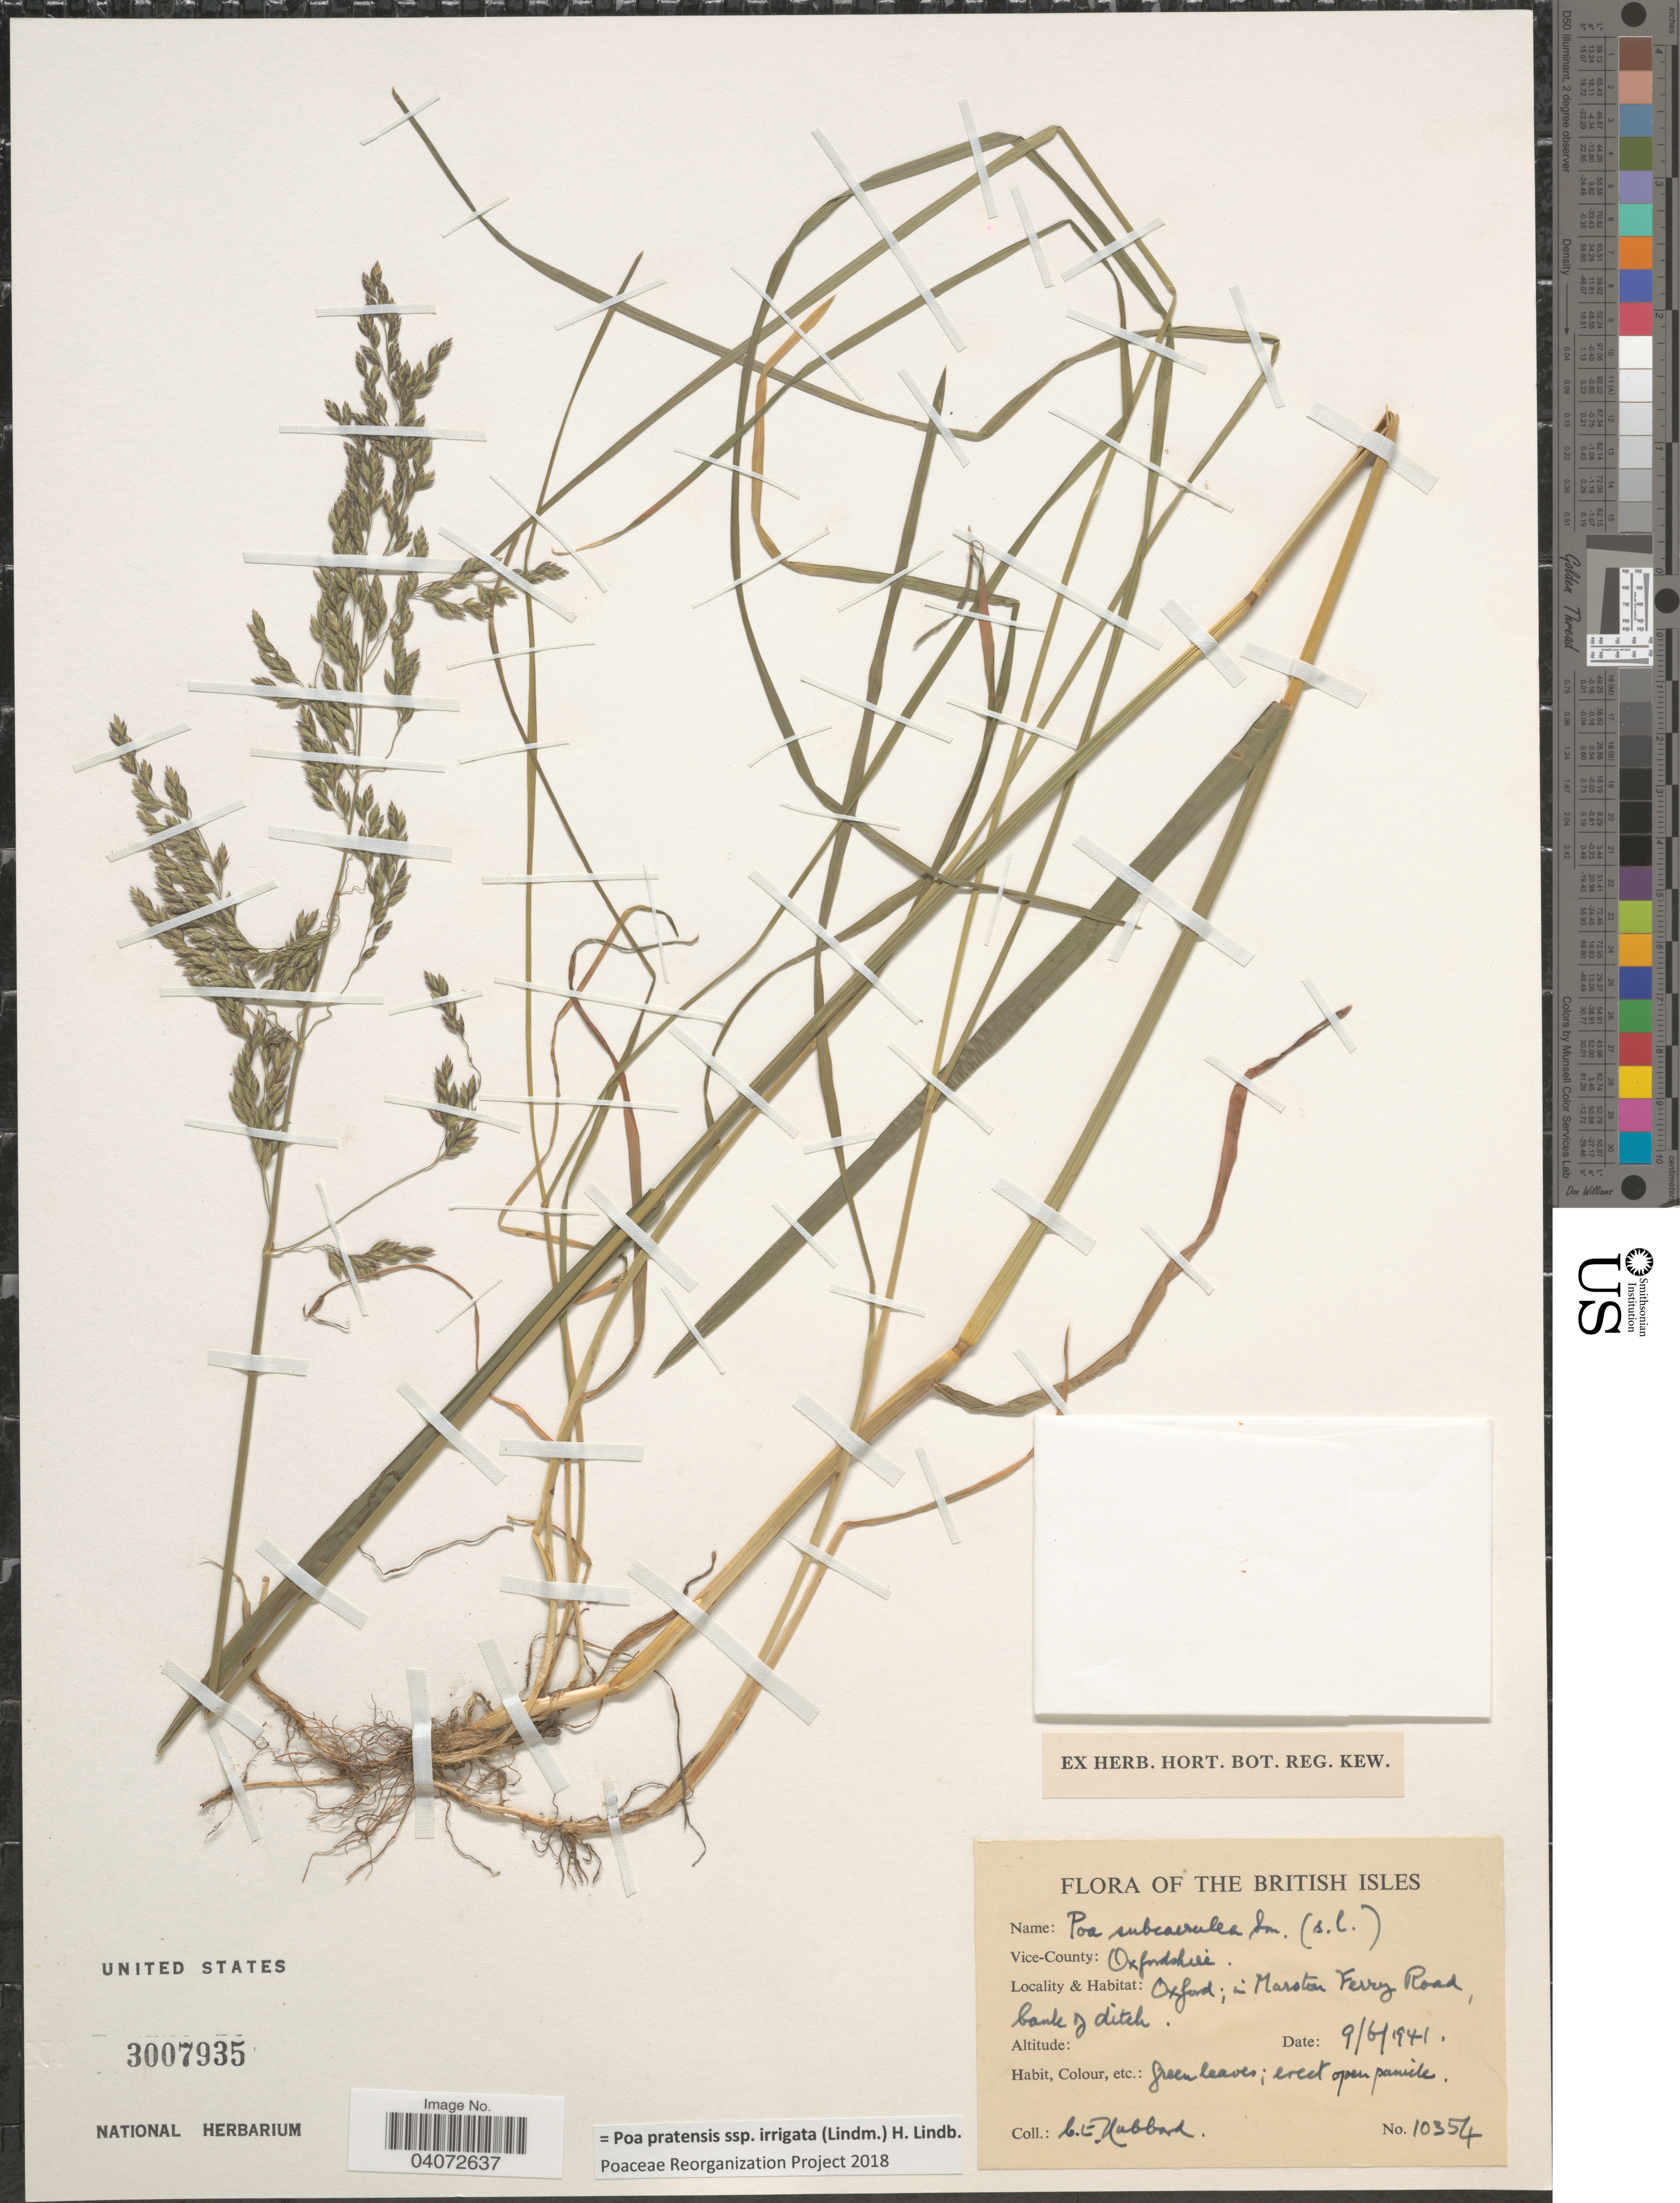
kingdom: Plantae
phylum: Tracheophyta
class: Liliopsida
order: Poales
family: Poaceae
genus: Poa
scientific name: Poa pratensis subsp. irrigata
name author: (Lindm.) H. Lindb.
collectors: C. E. Hubbard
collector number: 10354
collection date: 1941-06-09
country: United Kingdom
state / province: England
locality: The British Isles. Vice-County: Oxfordshire. Oxford: in Marston Ferry Road, bank of ditch.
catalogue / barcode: US 3007935